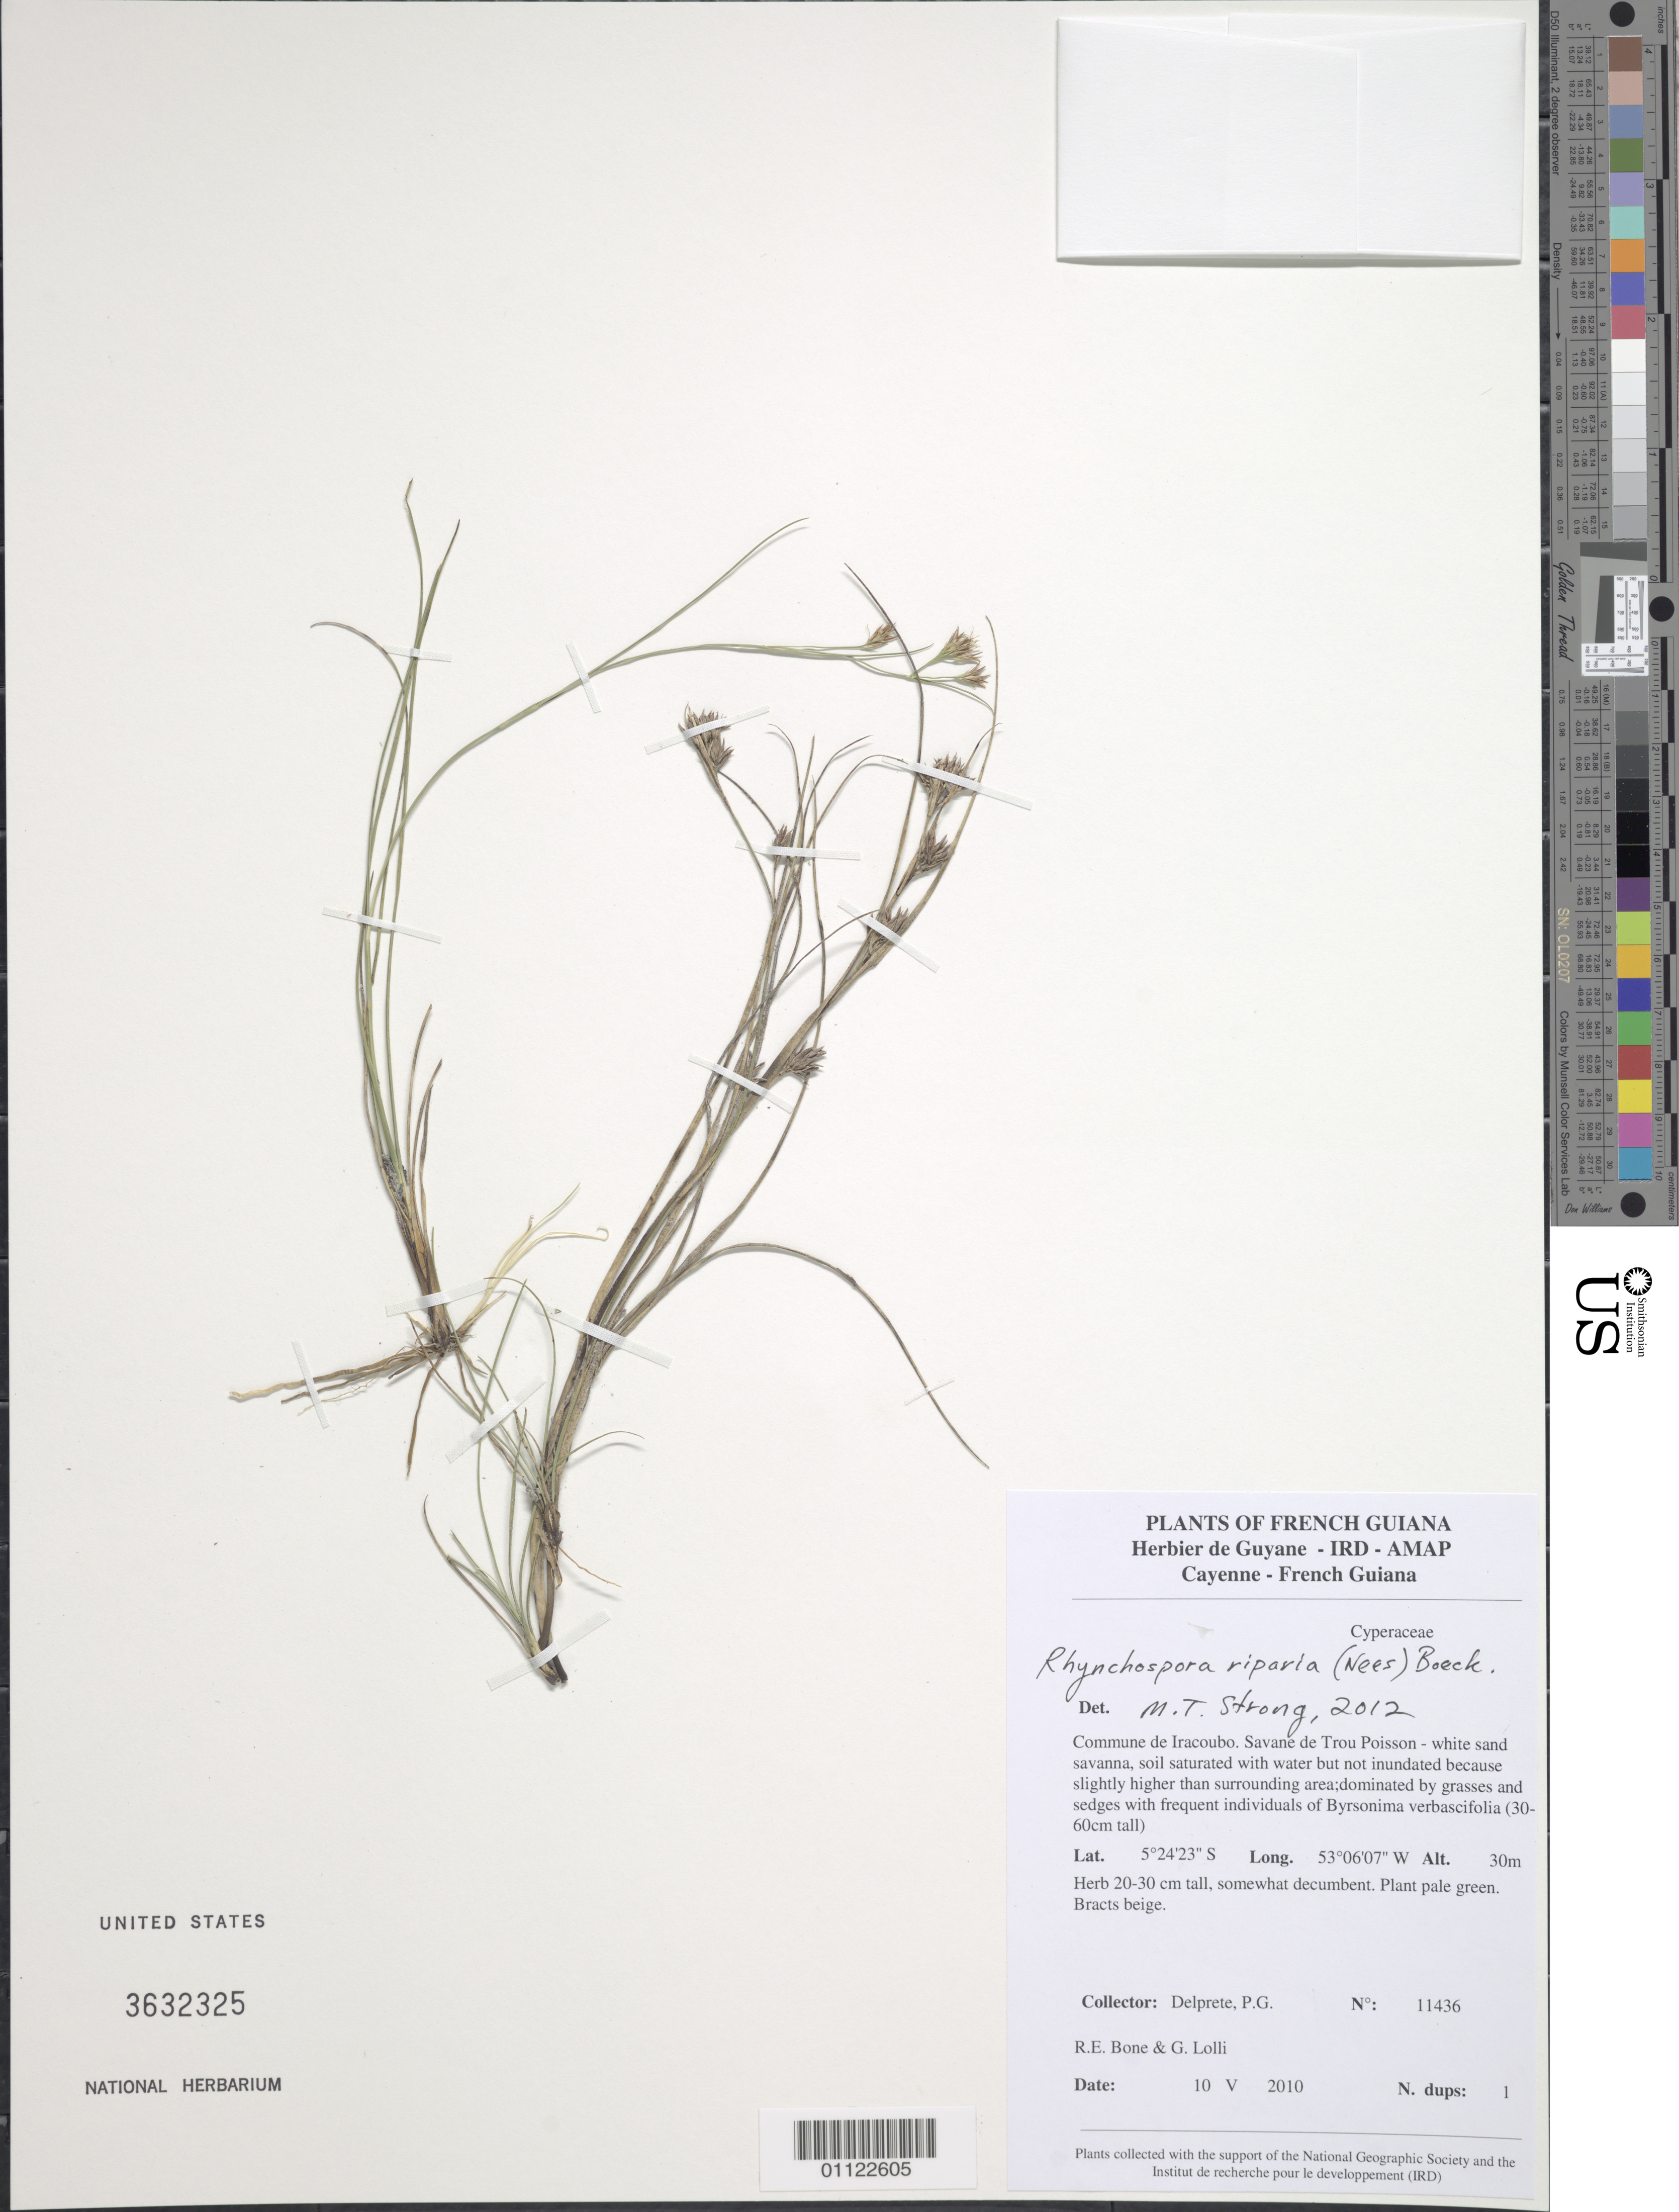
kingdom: Plantae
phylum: Tracheophyta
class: Liliopsida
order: Poales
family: Cyperaceae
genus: Rhynchospora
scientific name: Rhynchospora riparia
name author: (Nees) Boeckeler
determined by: Strong, M. T., (US), Smithsonian Institution - National Museum of Natural History (UNITED STATES)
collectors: P. G. Delprete, R. Bone & G. Lolli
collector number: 11436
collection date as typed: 10-May-10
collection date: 1910-05-10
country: French Guiana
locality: Commune de Iracoubo. Savane de Trou Poisson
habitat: White sand savanna, soil saturated with water but not inundated bc slightly higher than surroudning area; dominated by grasses and sedges with frequen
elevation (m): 30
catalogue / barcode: US 3632325